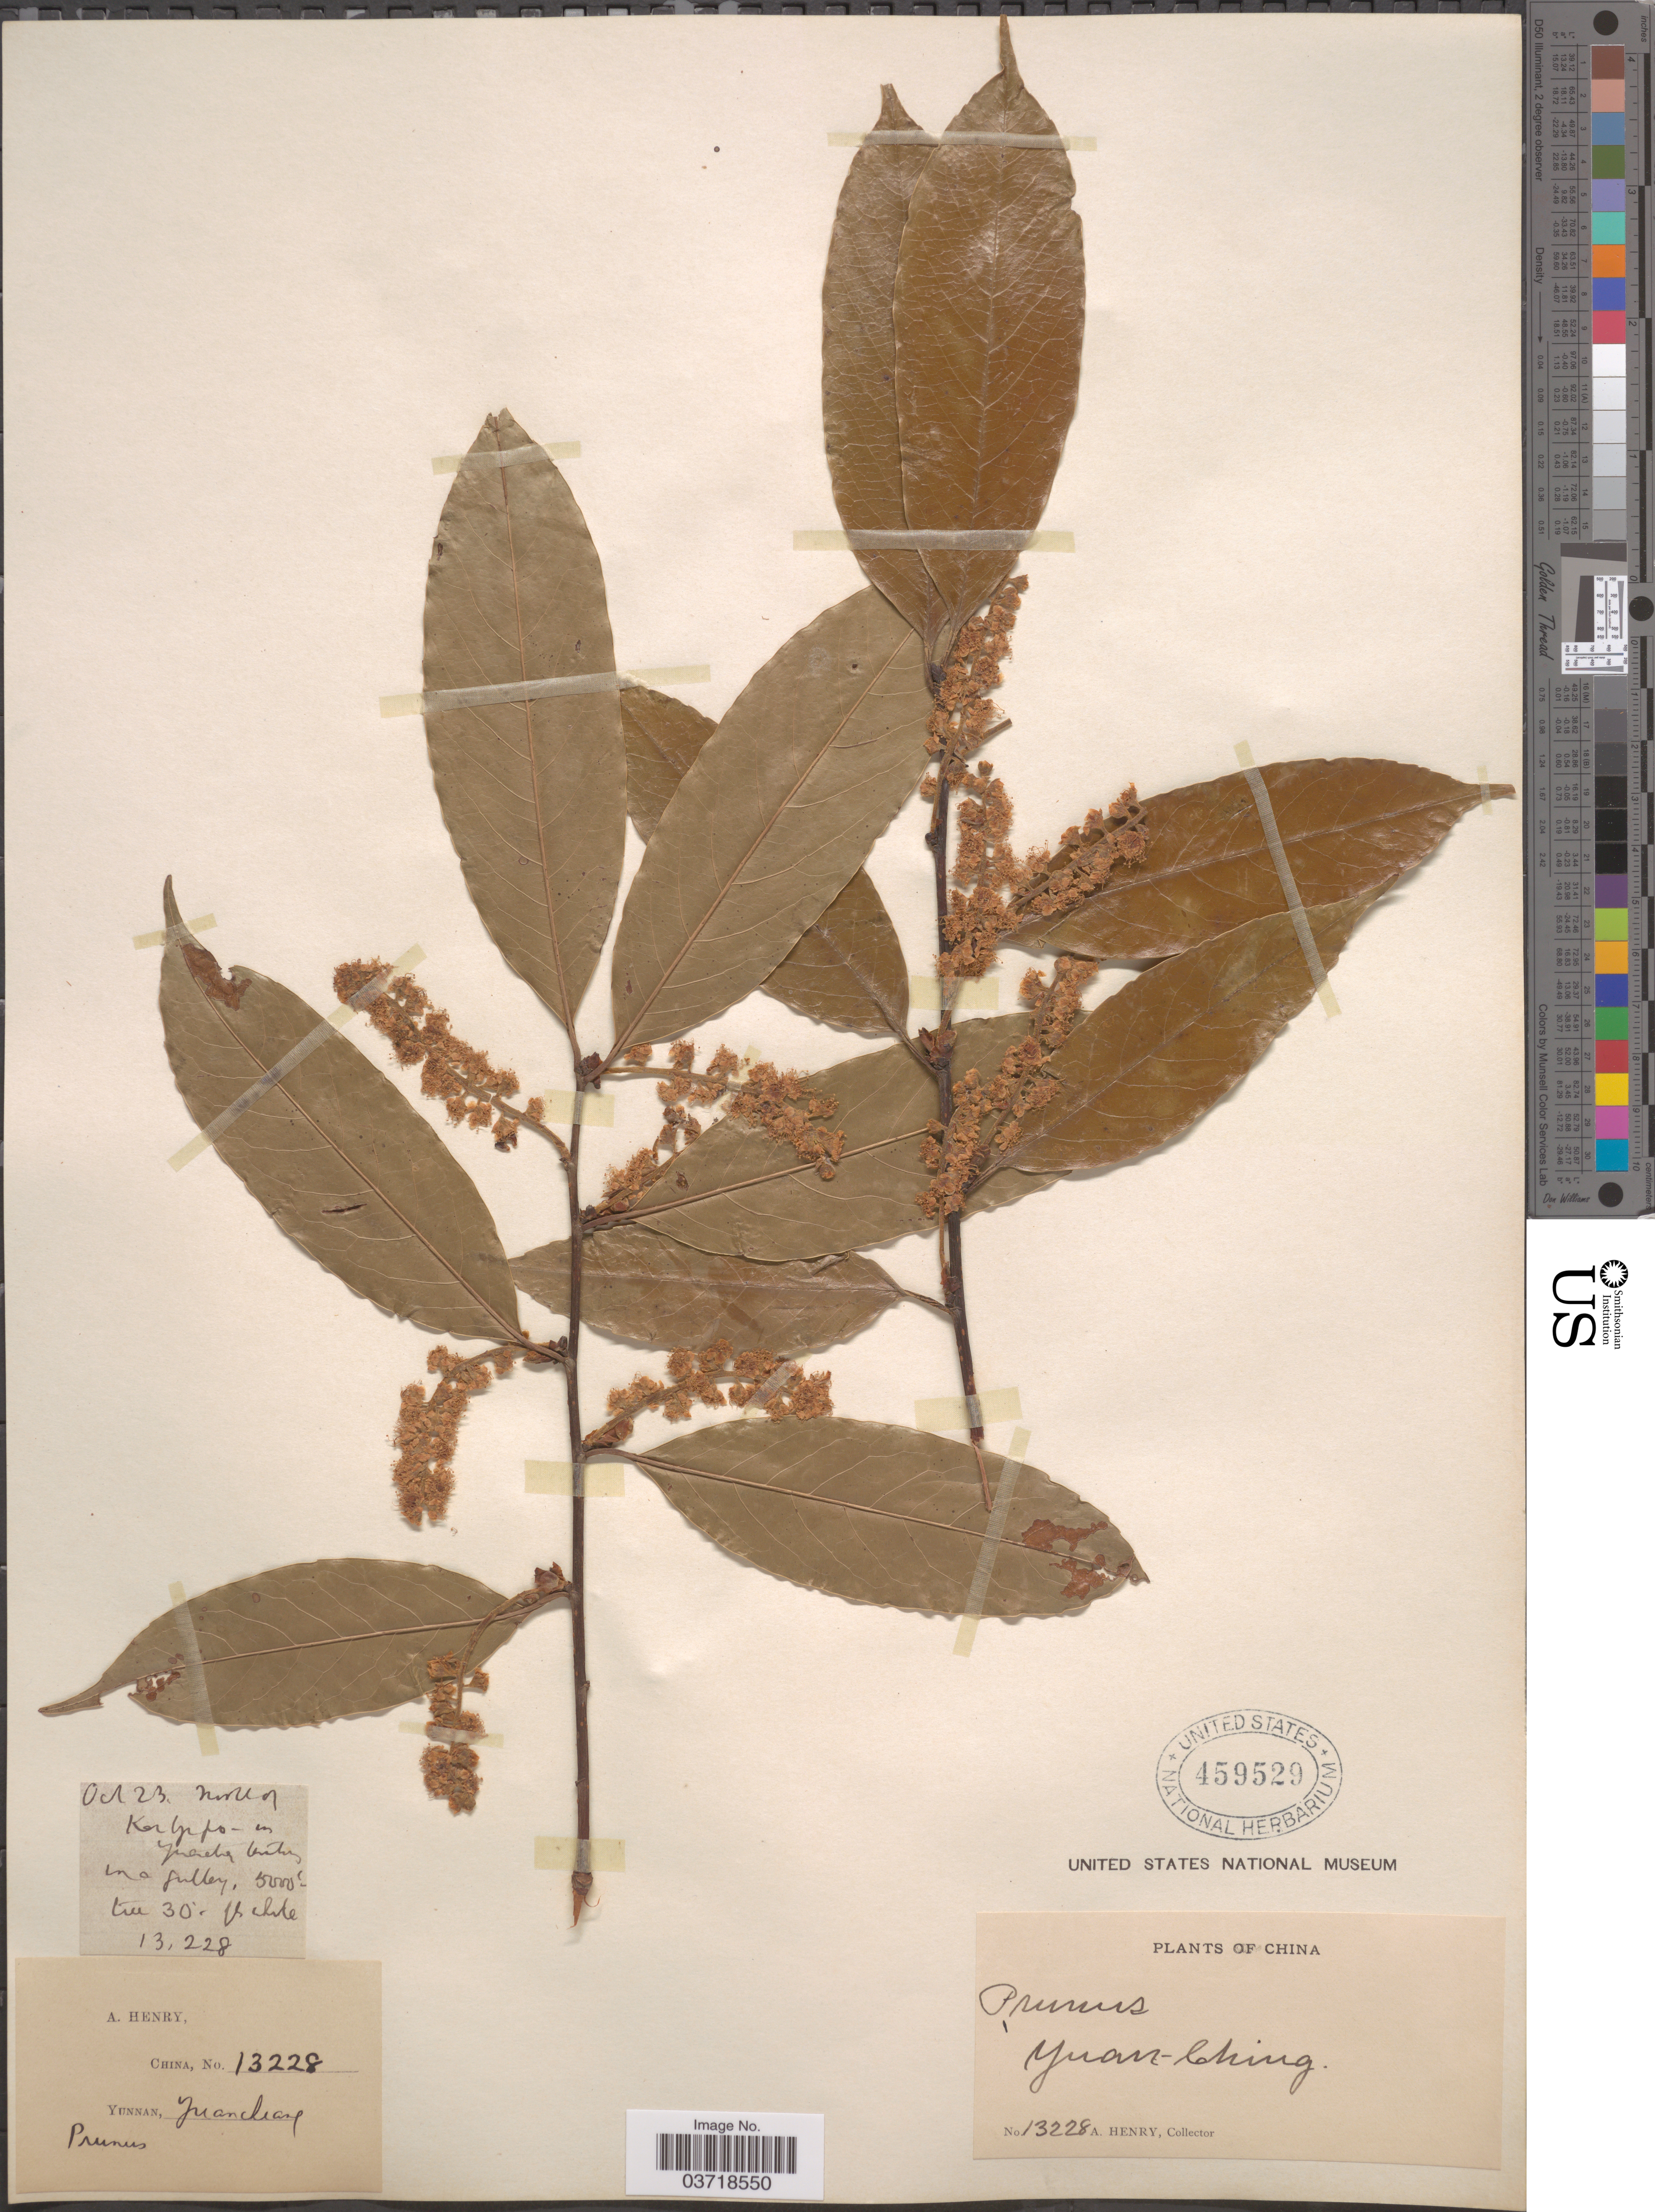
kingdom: Plantae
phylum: Tracheophyta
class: Magnoliopsida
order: Rosales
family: Rosaceae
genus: Prunus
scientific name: Prunus sp.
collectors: A. Henry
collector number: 13228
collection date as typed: Transcribed d/m/y: /10/23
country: China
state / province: Yunnan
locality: Yuan-Ching in a gulley.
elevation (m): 1524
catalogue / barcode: US 459529